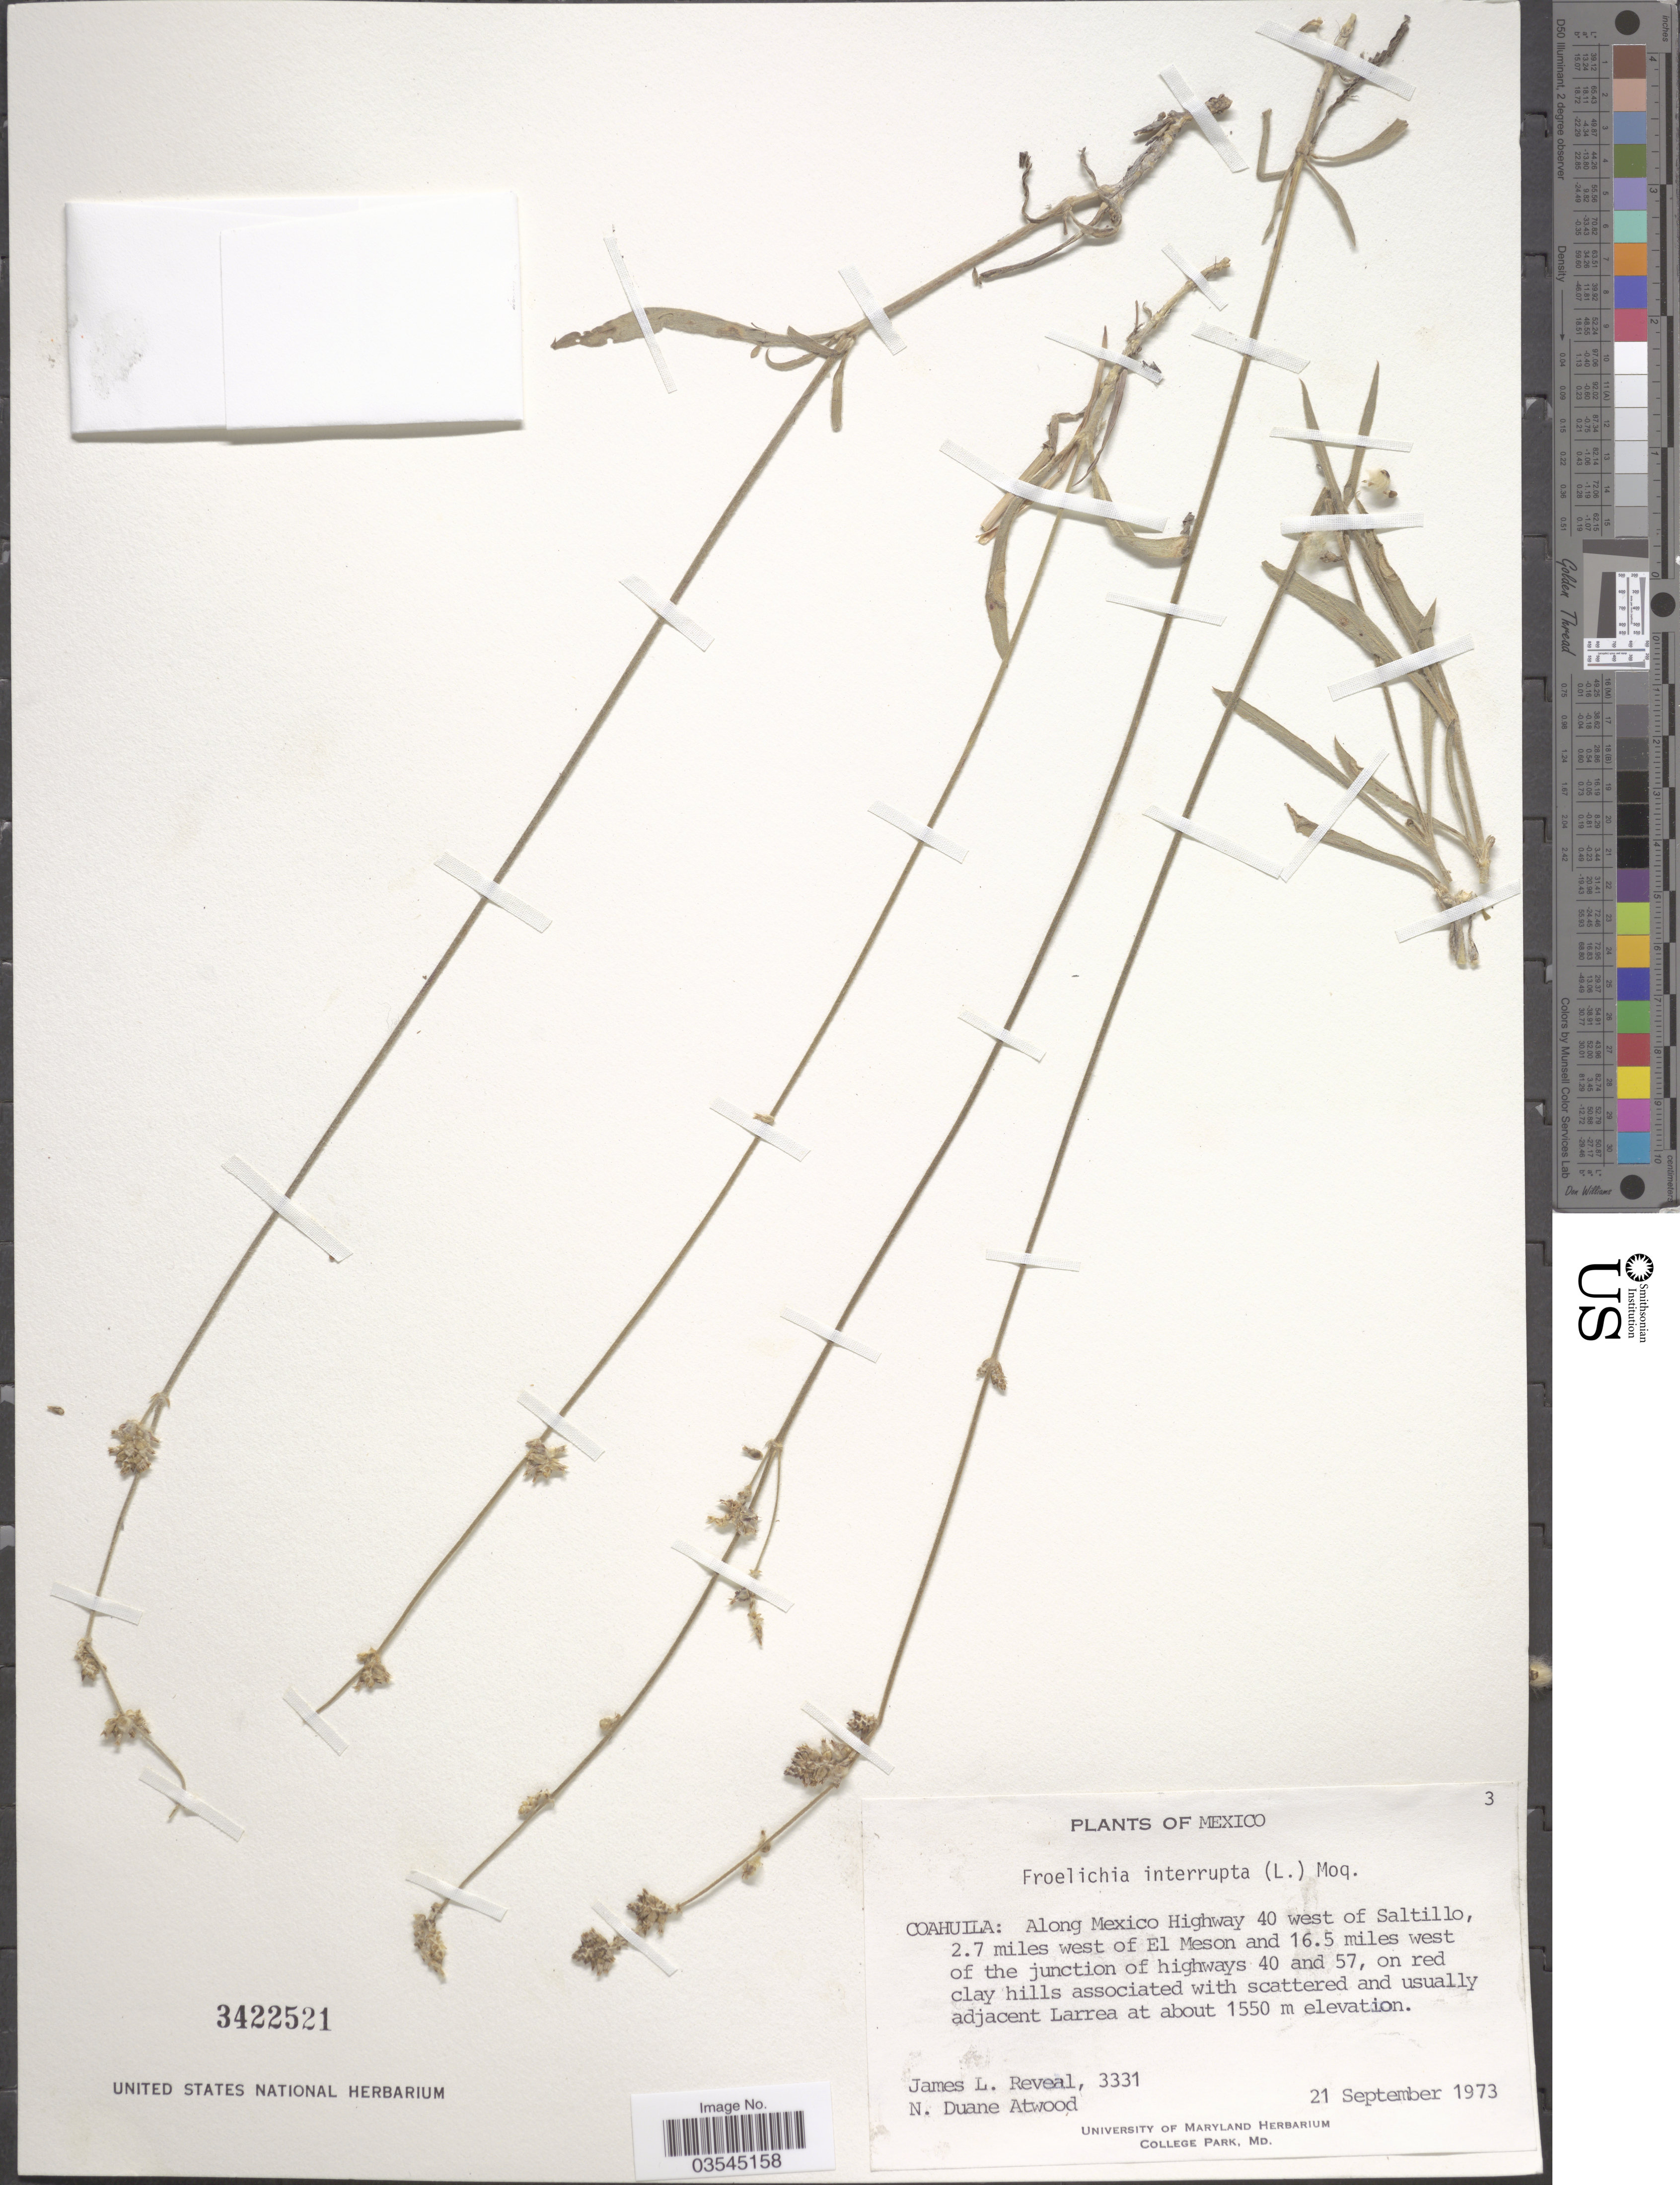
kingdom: Plantae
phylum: Tracheophyta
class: Magnoliopsida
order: Caryophyllales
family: Amaranthaceae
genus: Froelichia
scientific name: Froelichia interrupta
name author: (L.) Moq.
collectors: J. L. Reveal & N. Atwood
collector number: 3331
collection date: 1973-09-21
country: Mexico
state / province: Coahuila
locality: Along Mexico Highway 40 west of Saltillo, 2.7 miles west of El Meson and 16.5 miles west of the junction of highways 40 and 57.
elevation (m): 1550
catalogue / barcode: US 3422521